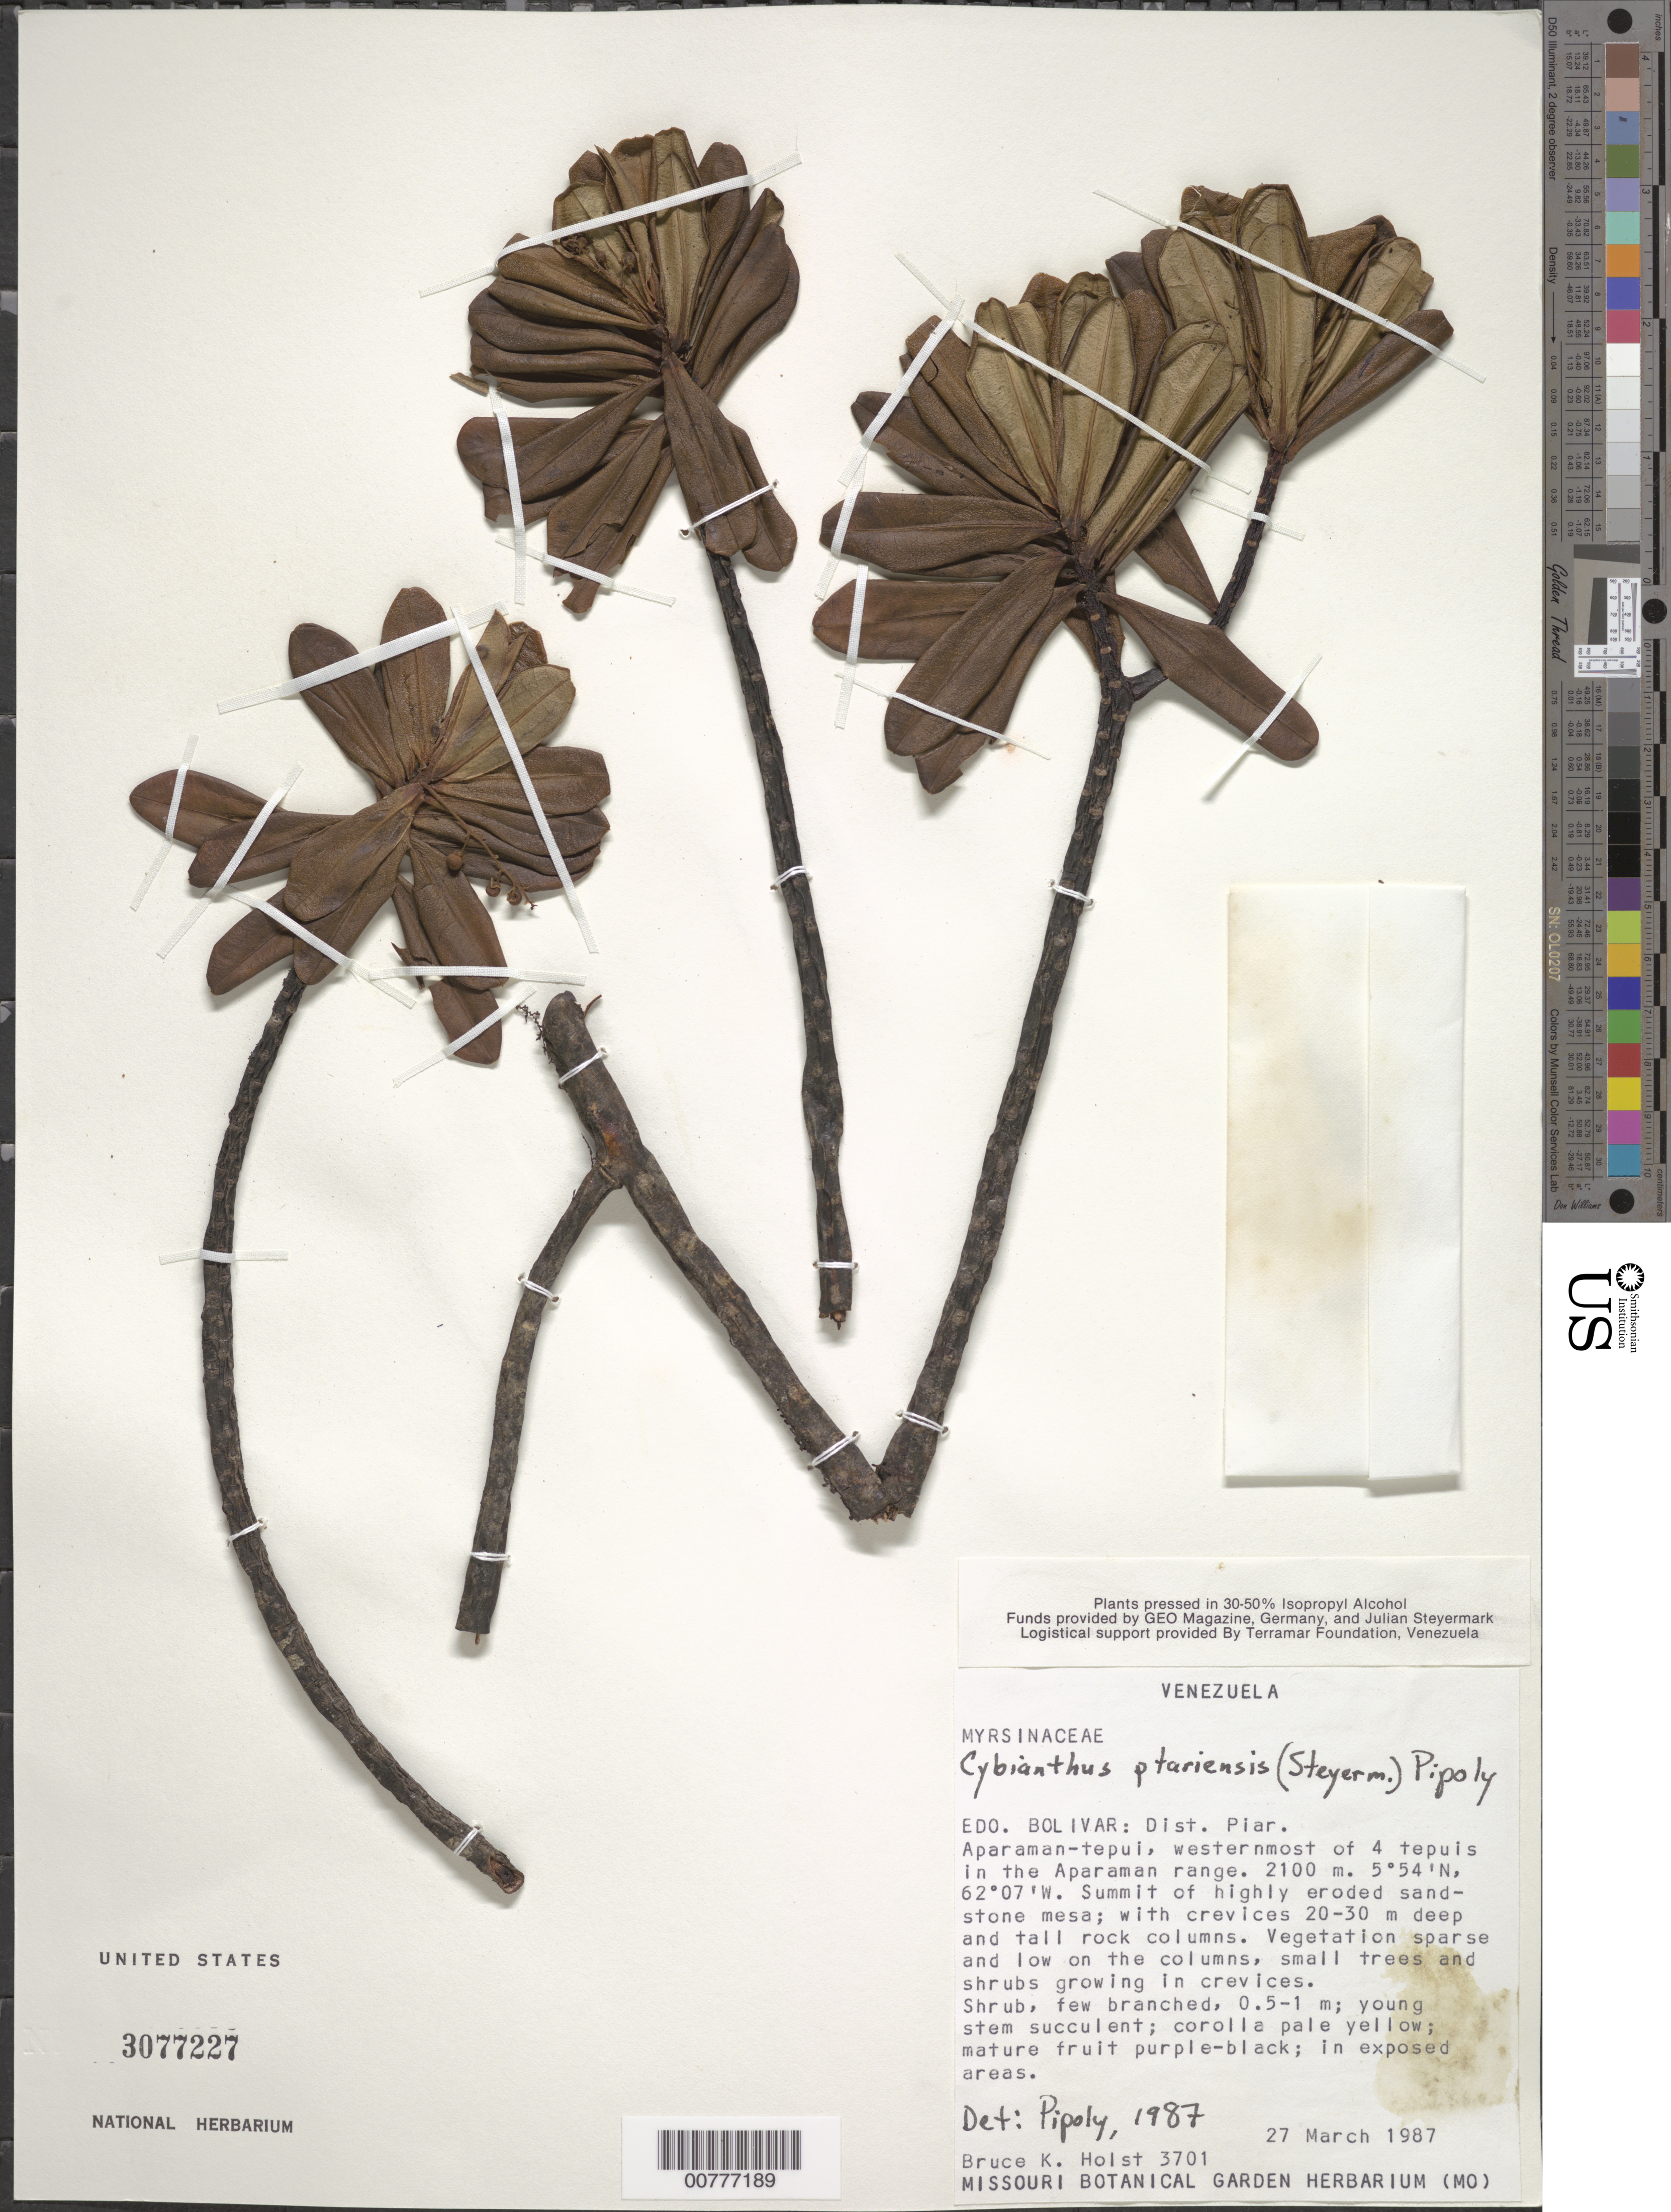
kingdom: Plantae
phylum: Tracheophyta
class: Magnoliopsida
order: Ericales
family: Primulaceae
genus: Cybianthus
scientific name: Cybianthus ptariensis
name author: (Steyerm.) Pipoly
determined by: Pipoly, J. J., III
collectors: B. Holst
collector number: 3701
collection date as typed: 27-Mar-87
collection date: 1987-03-27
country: Venezuela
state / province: Bolívar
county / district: Piar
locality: Auyan-tepuí, Río Churún, westernmost of 4 tepuís in the Aparaman range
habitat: Summit of highly eroded sandstone mesa; with crevice 20-30m deep and tall rock columns, veg. low & sparse; on moss covered rocks in shade, in...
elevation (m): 2100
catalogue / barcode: US 3077227